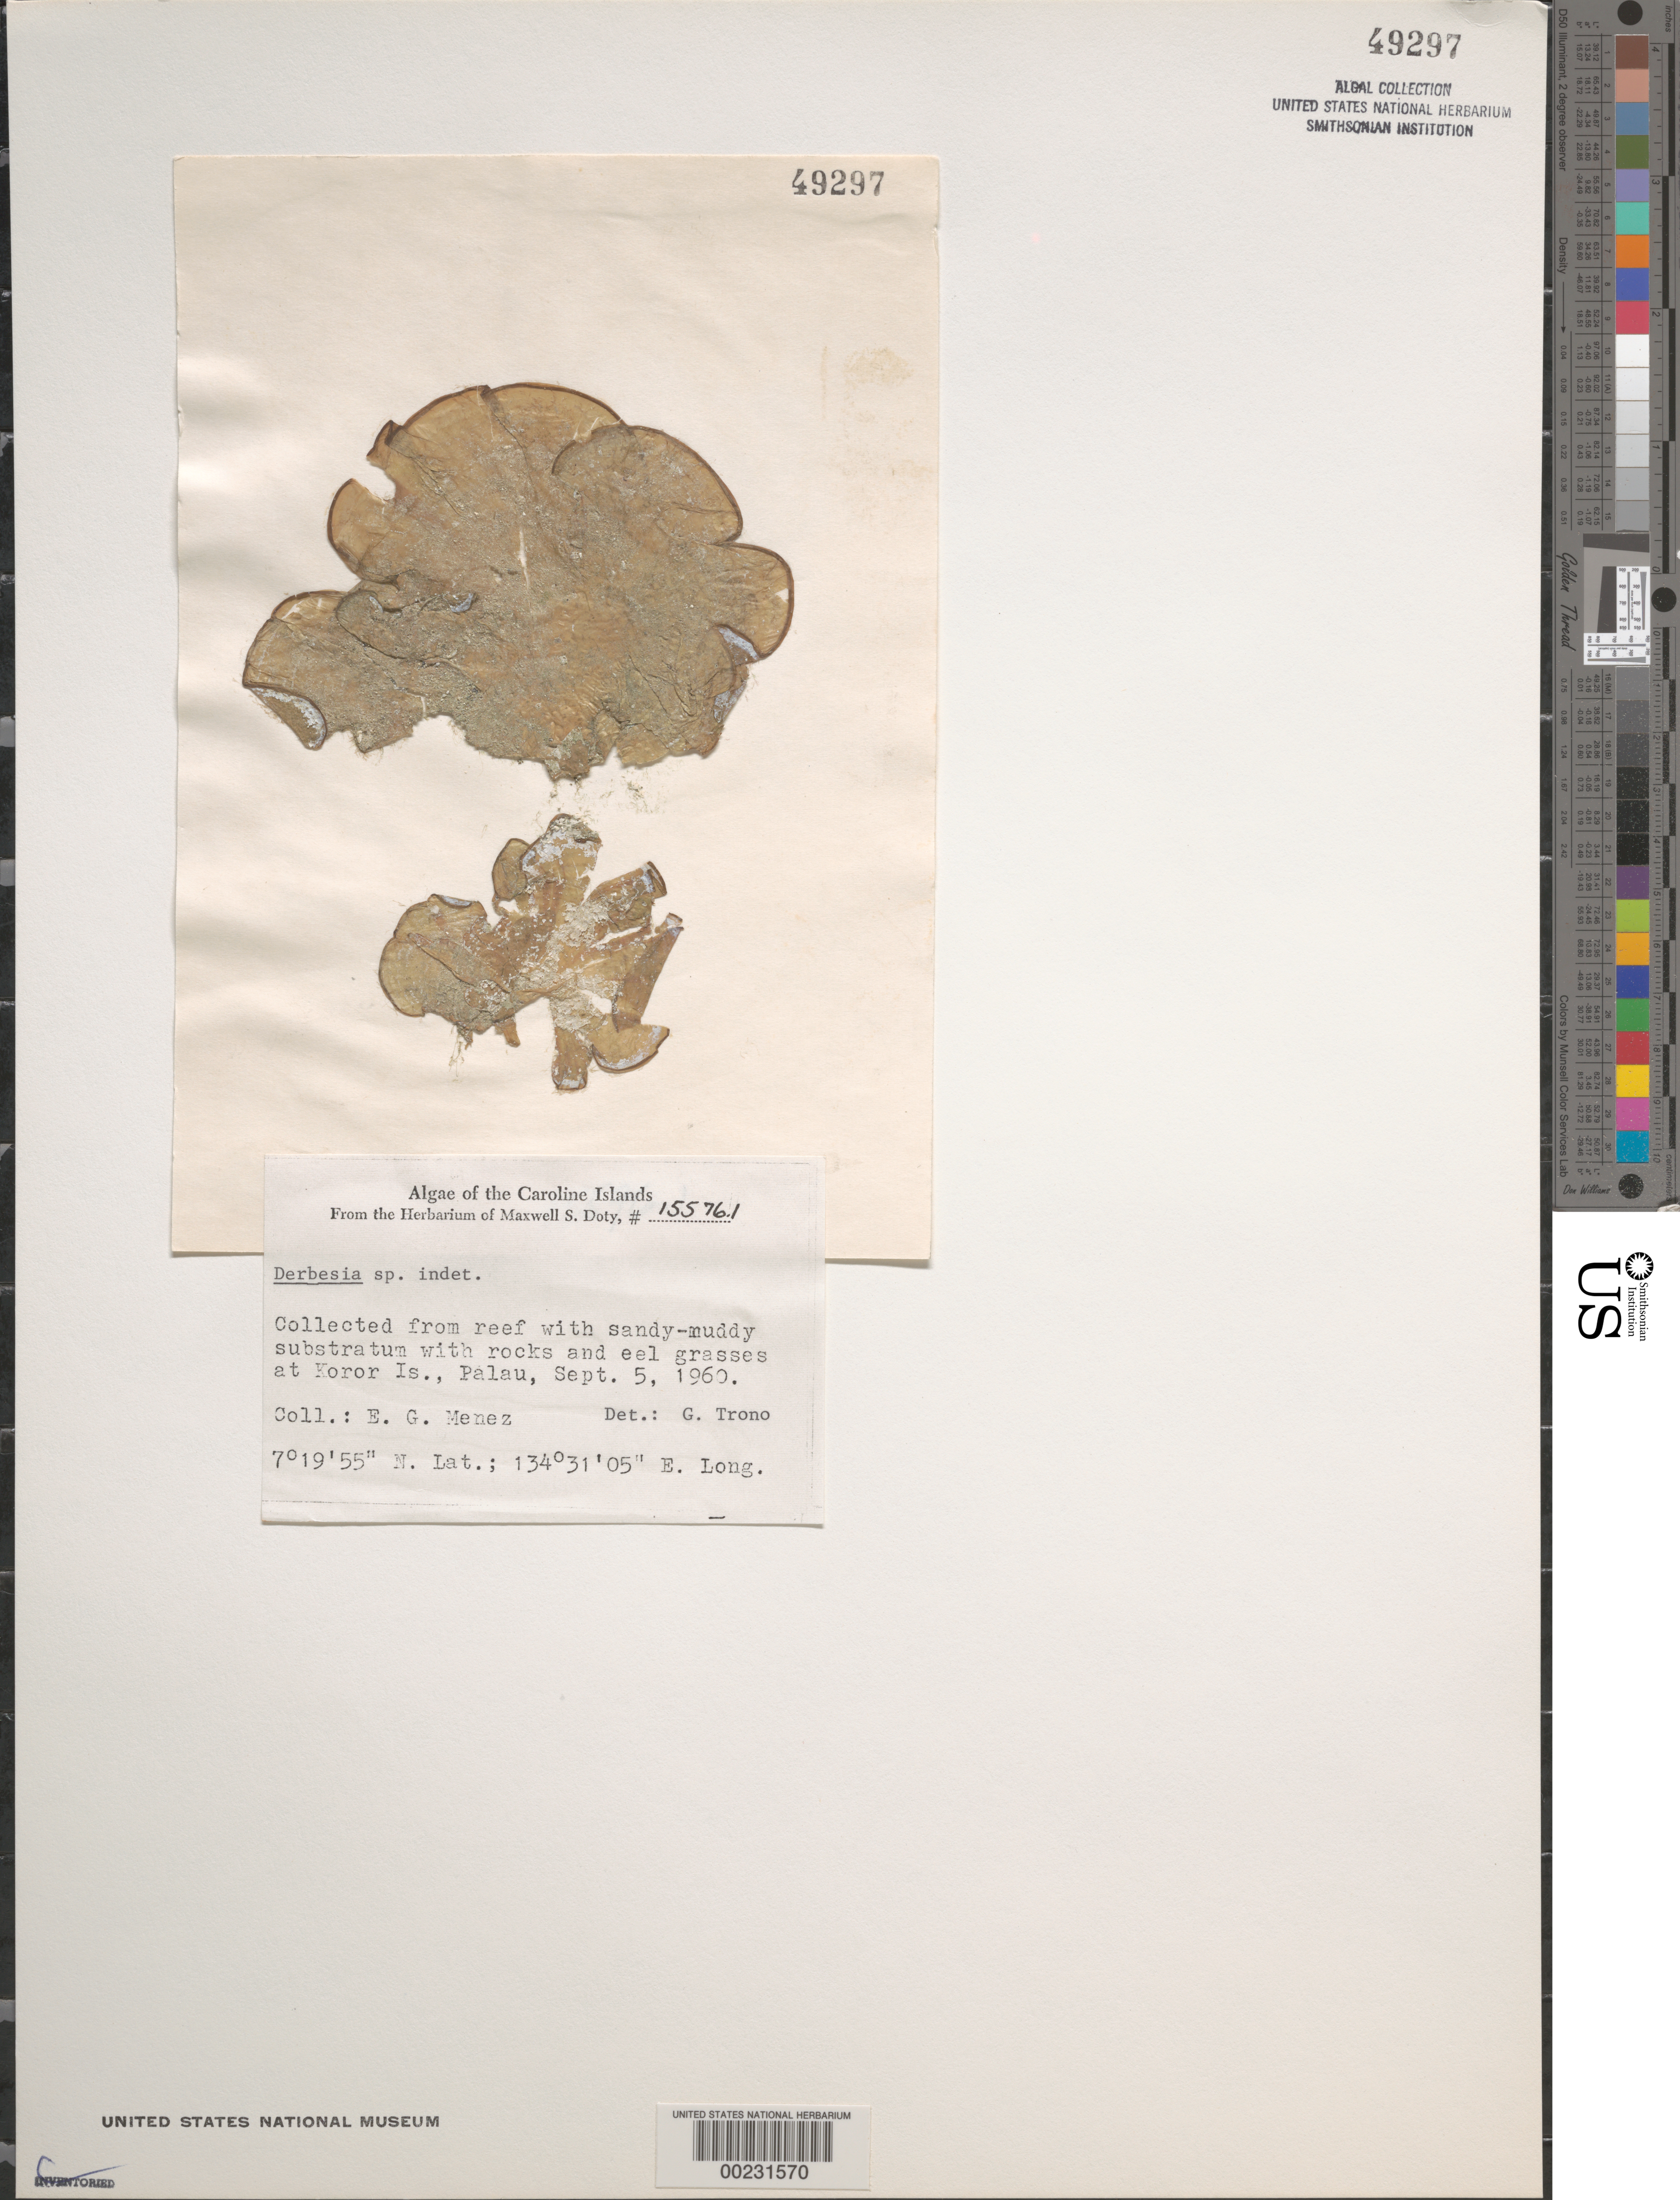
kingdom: Plantae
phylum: Chlorophyta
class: Ulvophyceae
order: Bryopsidales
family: Derbesiaceae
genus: Derbesia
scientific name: Derbesia sp.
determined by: Trono, Gavino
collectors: Meñez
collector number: MSD 15576.1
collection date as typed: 05 Sep 1960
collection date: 1960-09-05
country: Palau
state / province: Koror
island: Oreor (Koror)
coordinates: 7 19' 55" N, 134 31' 05" E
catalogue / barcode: US 49297